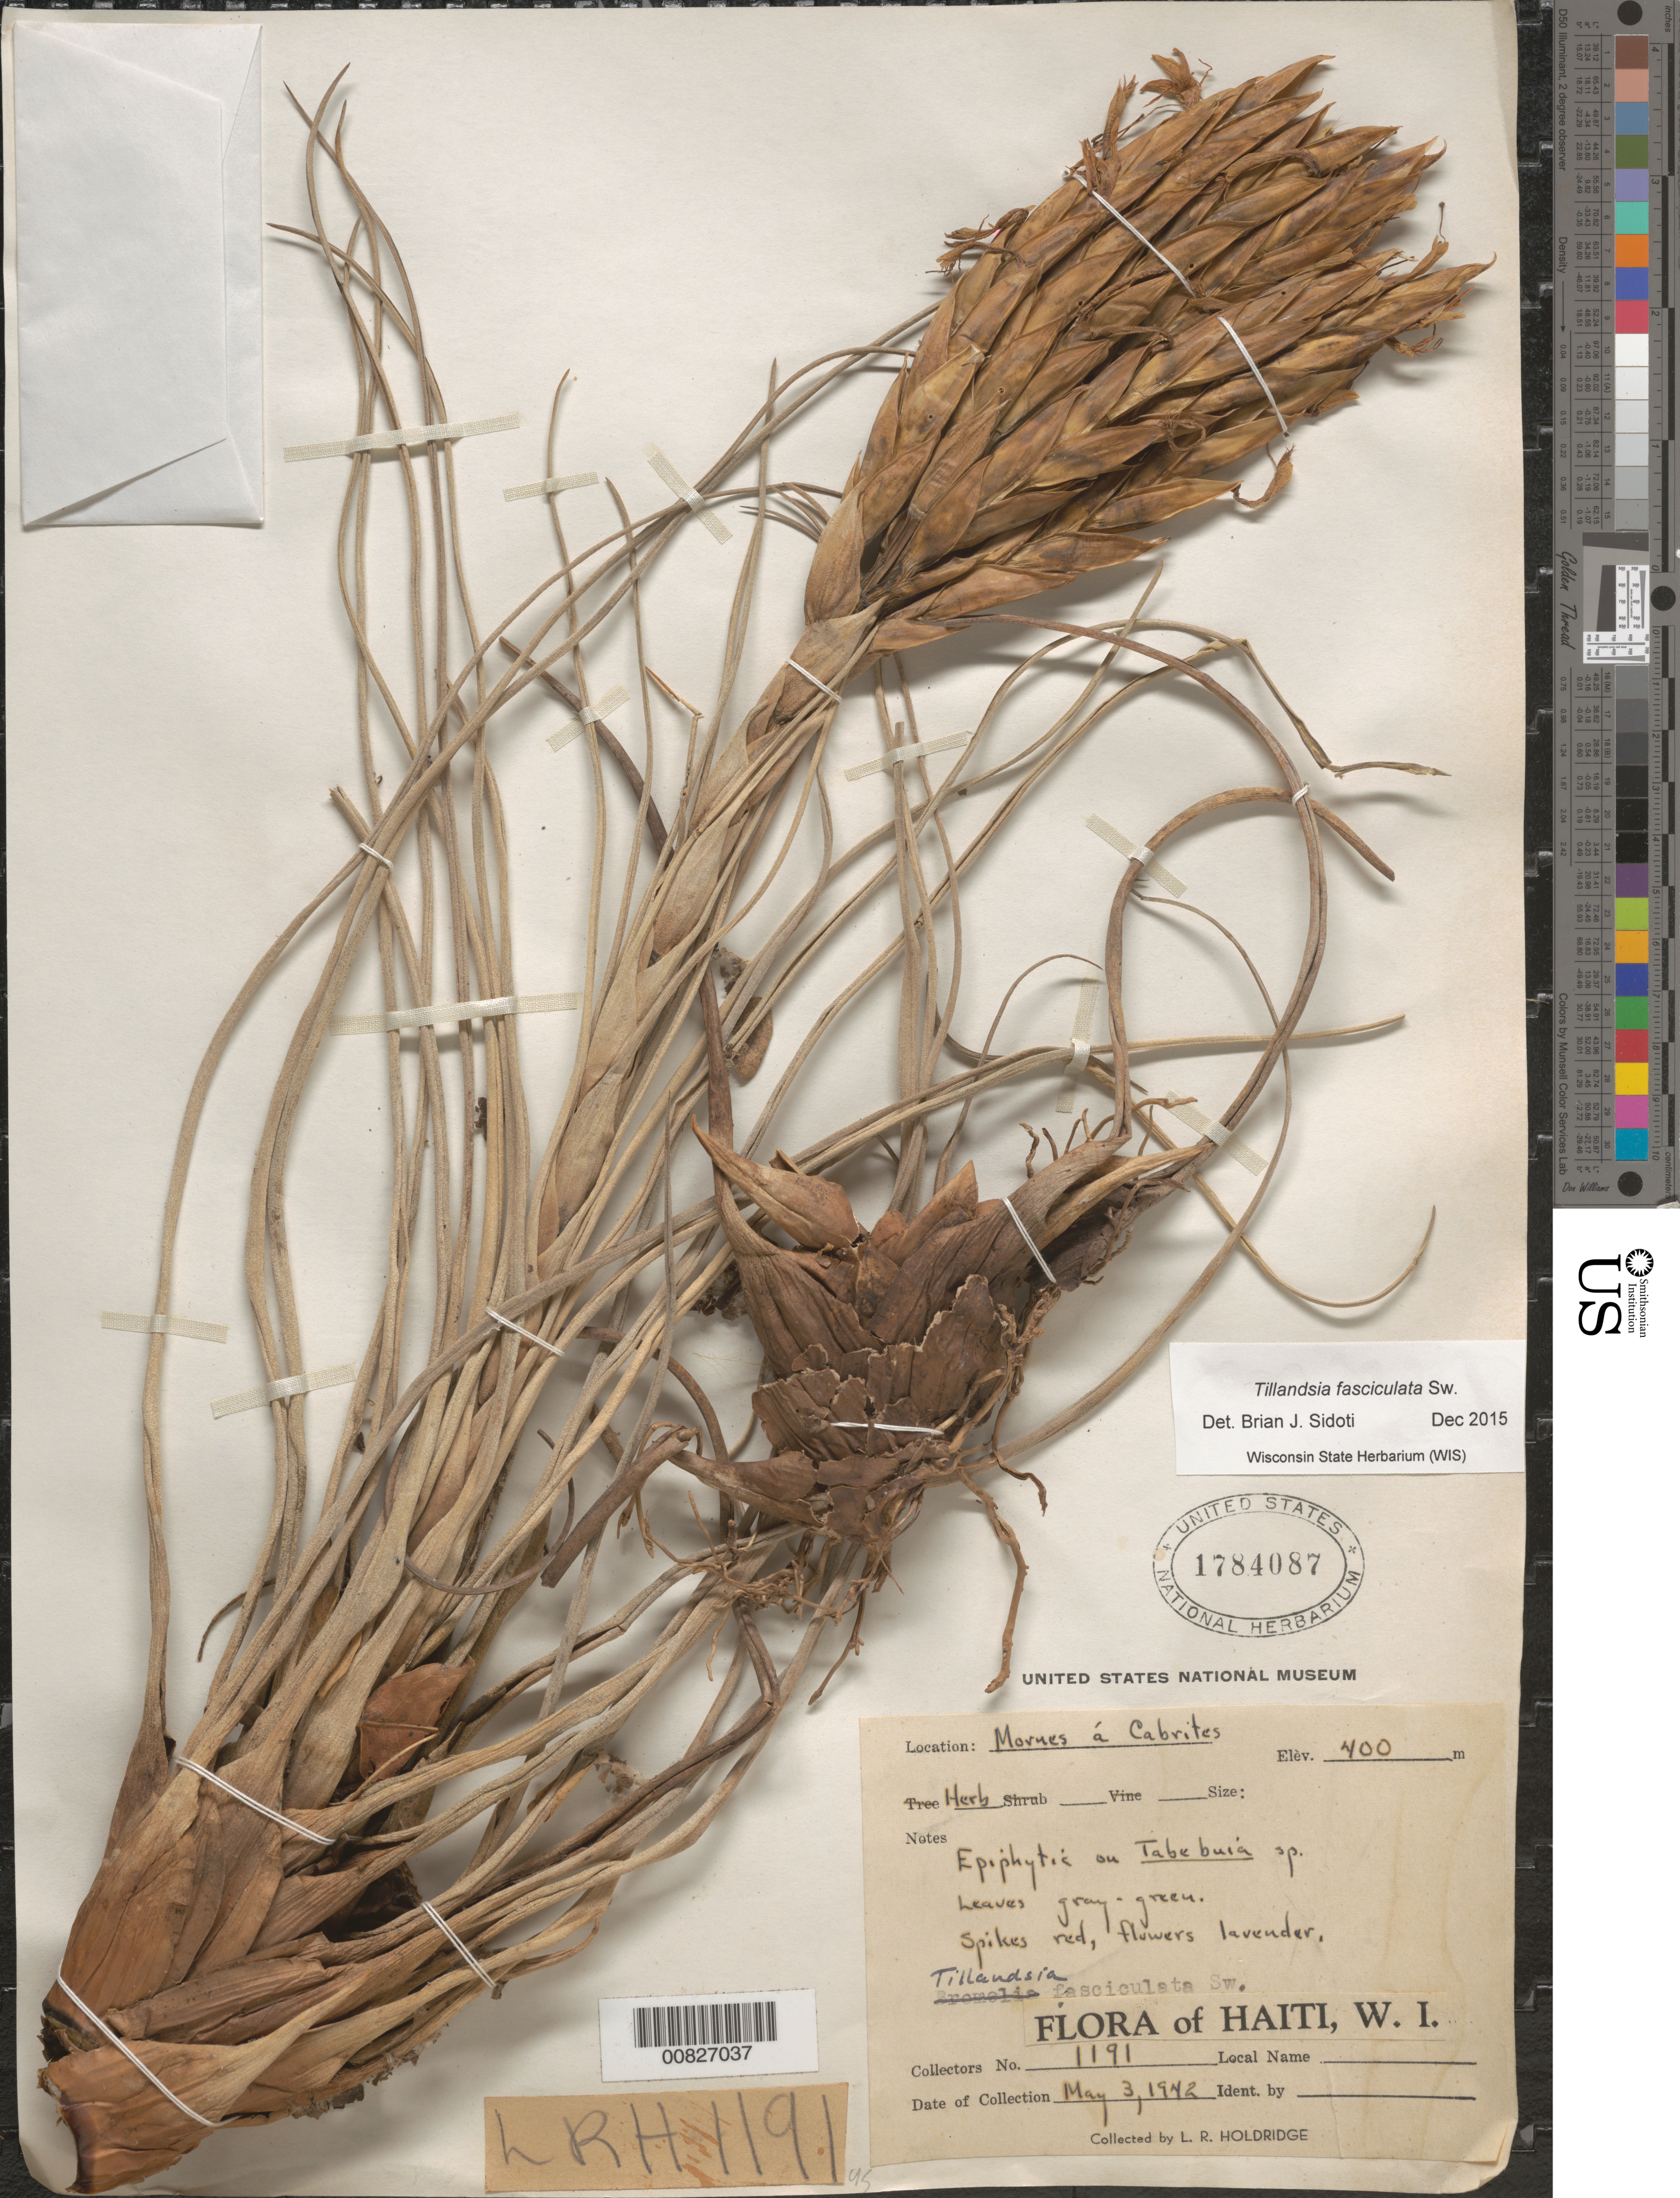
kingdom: Plantae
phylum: Tracheophyta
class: Liliopsida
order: Poales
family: Bromeliaceae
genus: Tillandsia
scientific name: Tillandsia fasciculata var. densispica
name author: Mez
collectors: L. Holdridge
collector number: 1191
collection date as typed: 03 May 1942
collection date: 1942-05-03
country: Haiti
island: Hispaniola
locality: Mornes á Cabrites.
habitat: On Tabebuia sp.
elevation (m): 400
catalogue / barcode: US 1784087